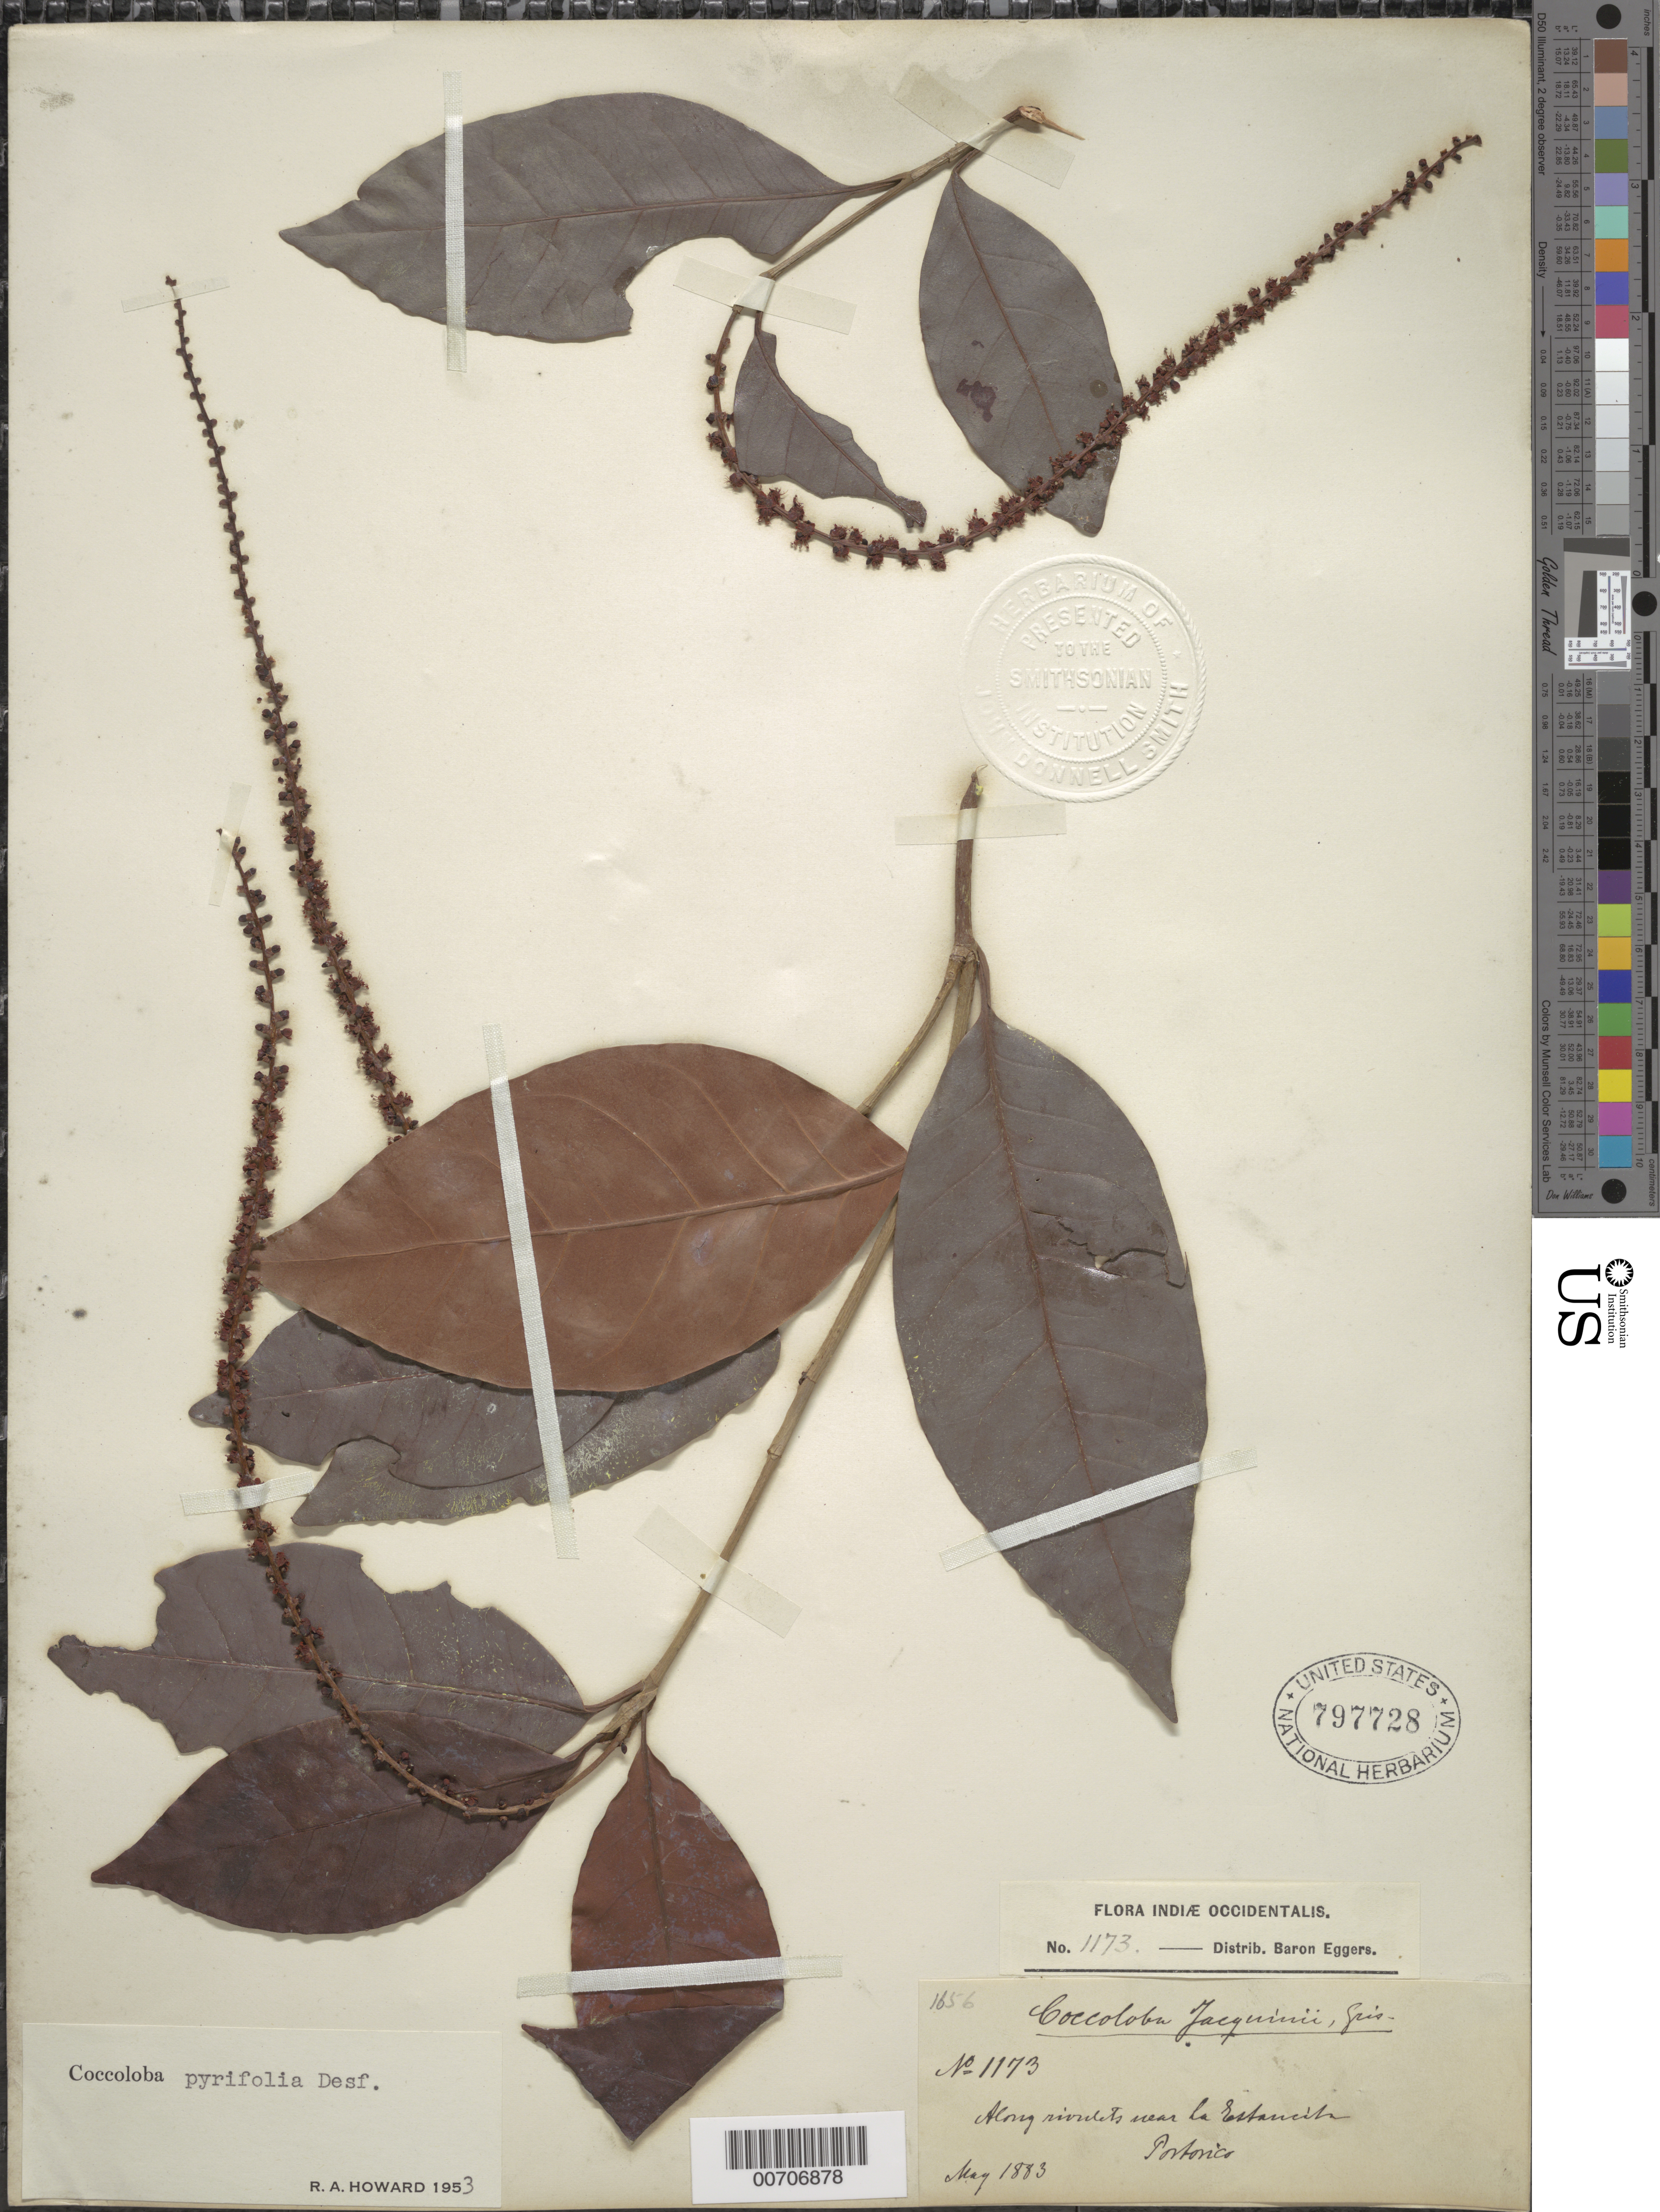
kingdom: Plantae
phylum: Tracheophyta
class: Magnoliopsida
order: Caryophyllales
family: Polygonaceae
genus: Coccoloba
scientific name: Coccoloba pyrifolia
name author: Desf.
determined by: Howard, R. A.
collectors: H. F. A. von Eggers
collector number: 1173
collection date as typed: May 1883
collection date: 1883-05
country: Puerto Rico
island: Greater Antilles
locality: Estaucim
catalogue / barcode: US 797728